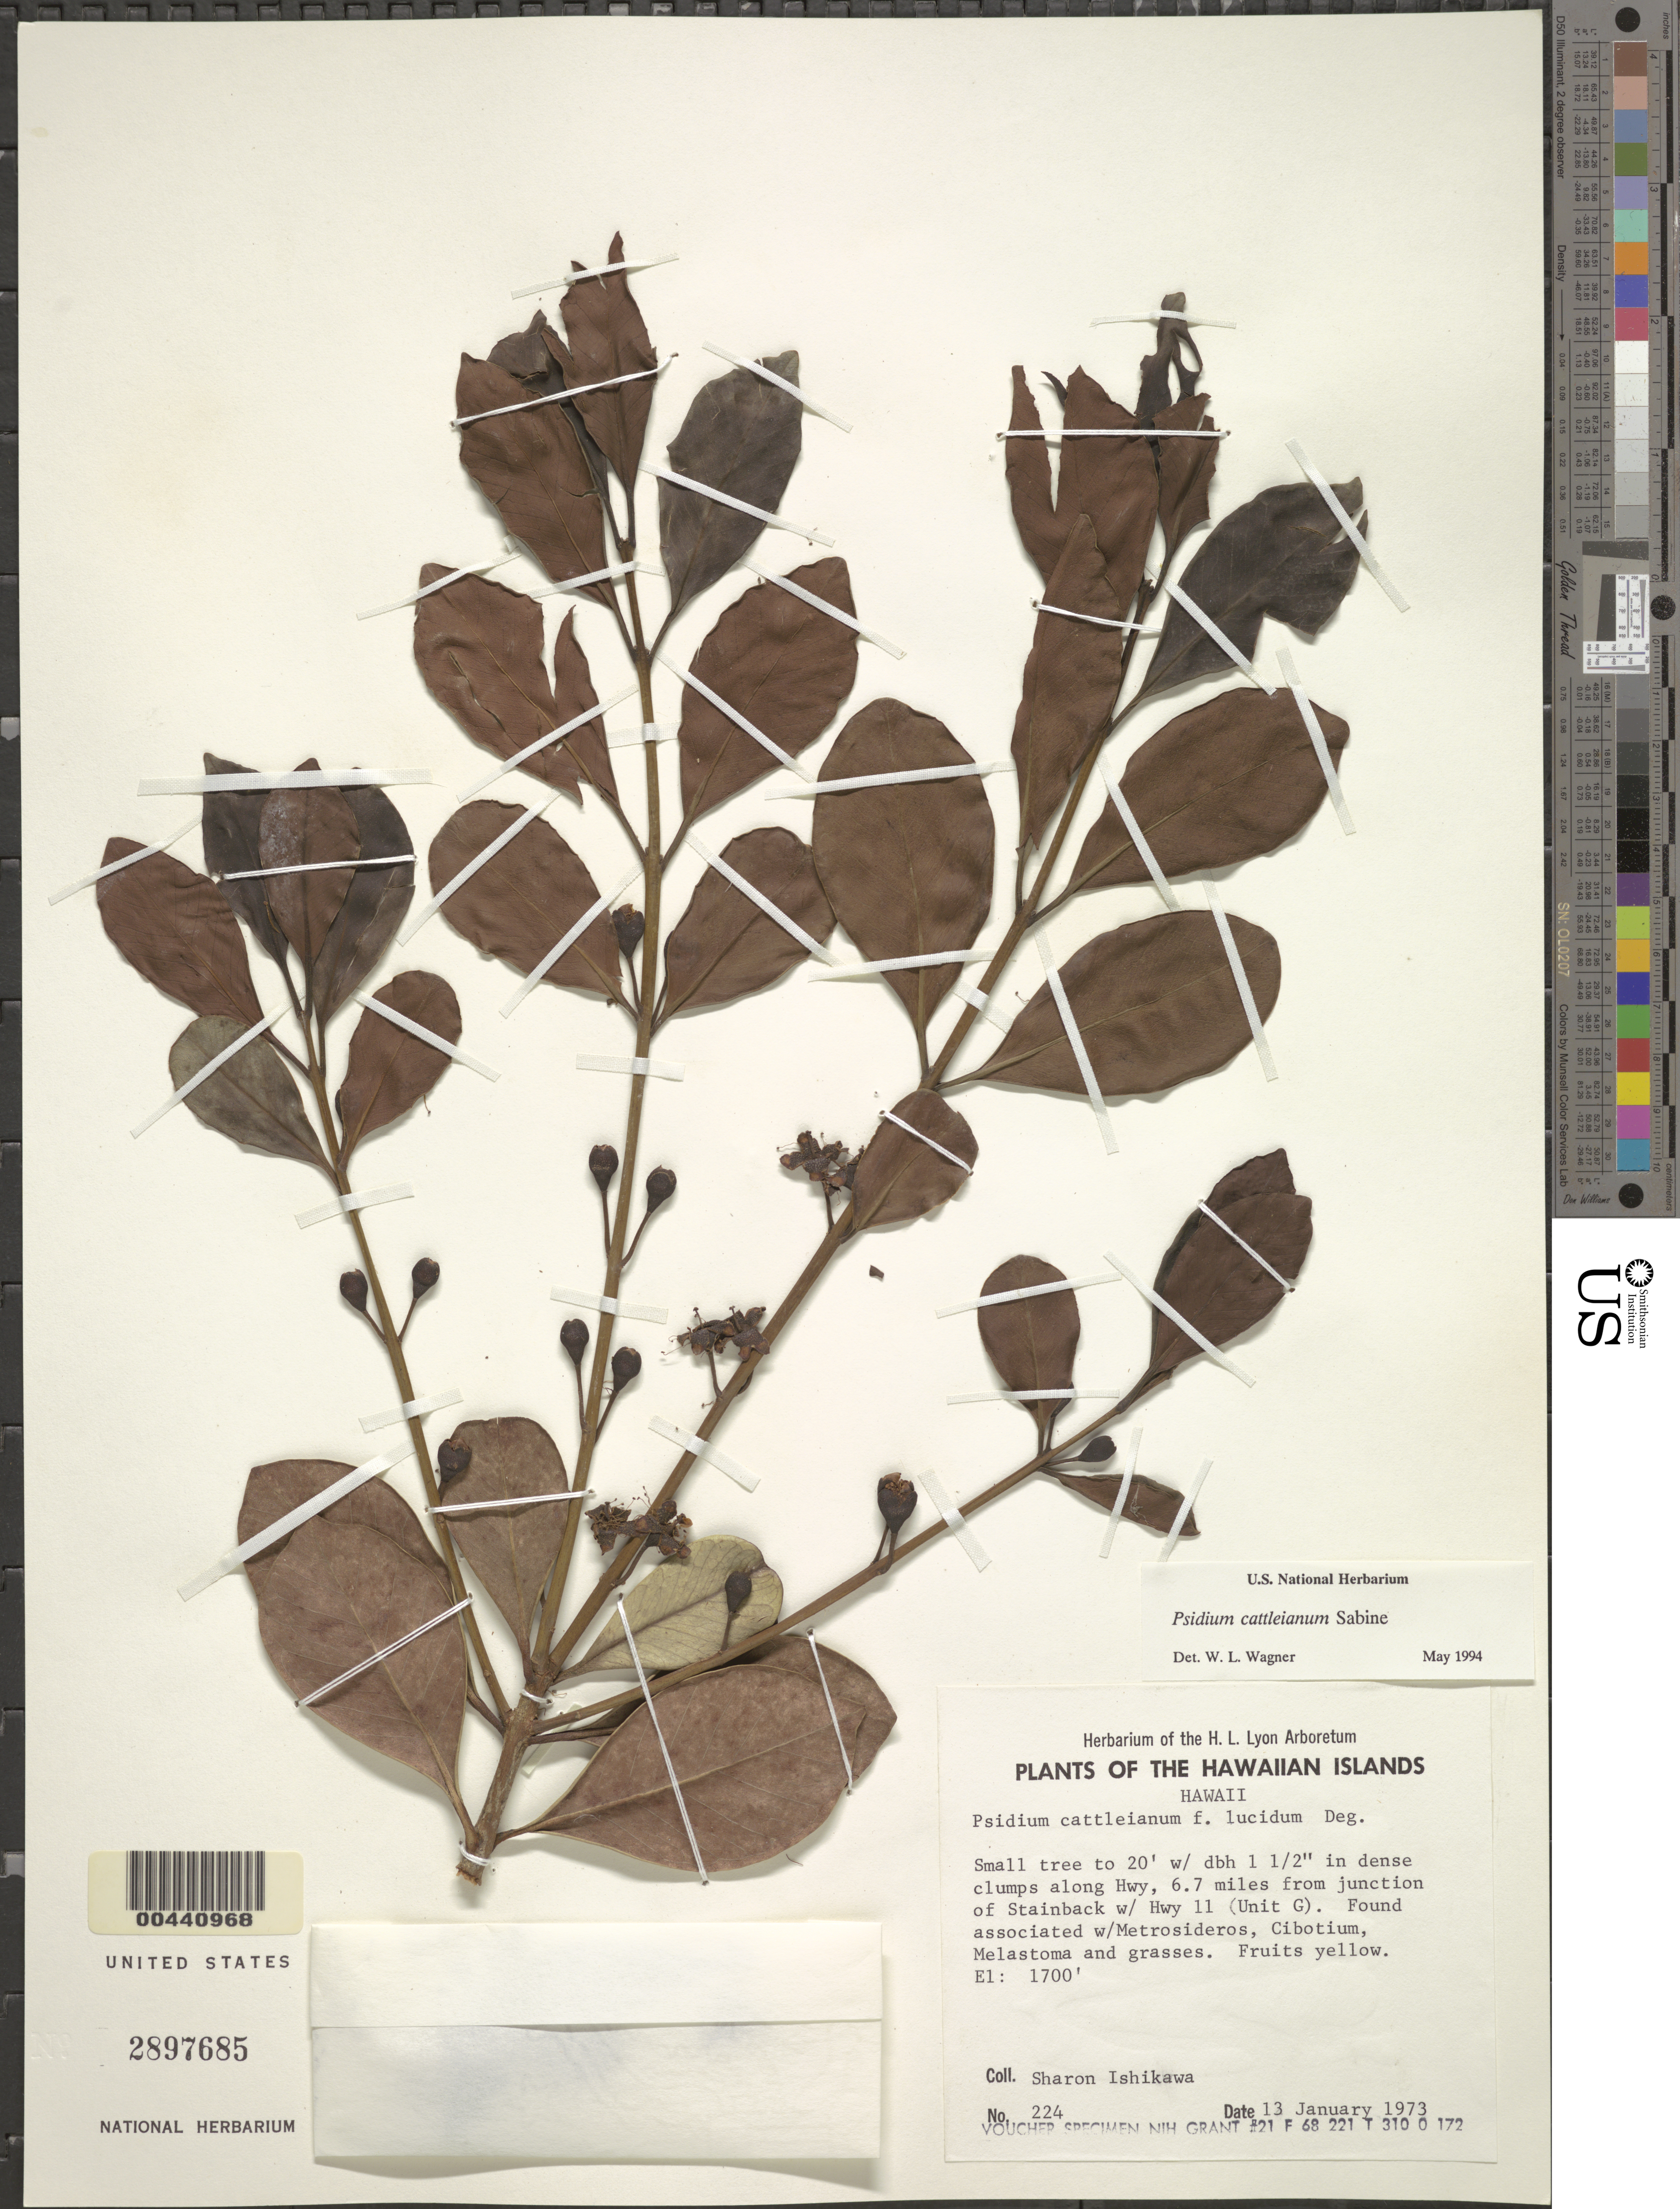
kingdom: Plantae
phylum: Tracheophyta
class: Magnoliopsida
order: Myrtales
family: Myrtaceae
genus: Psidium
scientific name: Psidium cattleyanum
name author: Sabine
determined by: Wagner, W. L., (BOT), Smithsonian Institution - National Museum of Natural History (UNITED STATES)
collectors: S. S. Ishikawa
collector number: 224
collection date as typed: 13 Jan 1973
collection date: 1973-01-13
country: United States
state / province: Hawaii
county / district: Hawaii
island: Hawaii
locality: Along Hwy, 6.7 mi from junction of Stainback W/ Hwy 11 (Unit G)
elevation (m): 518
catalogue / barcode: US 2897685